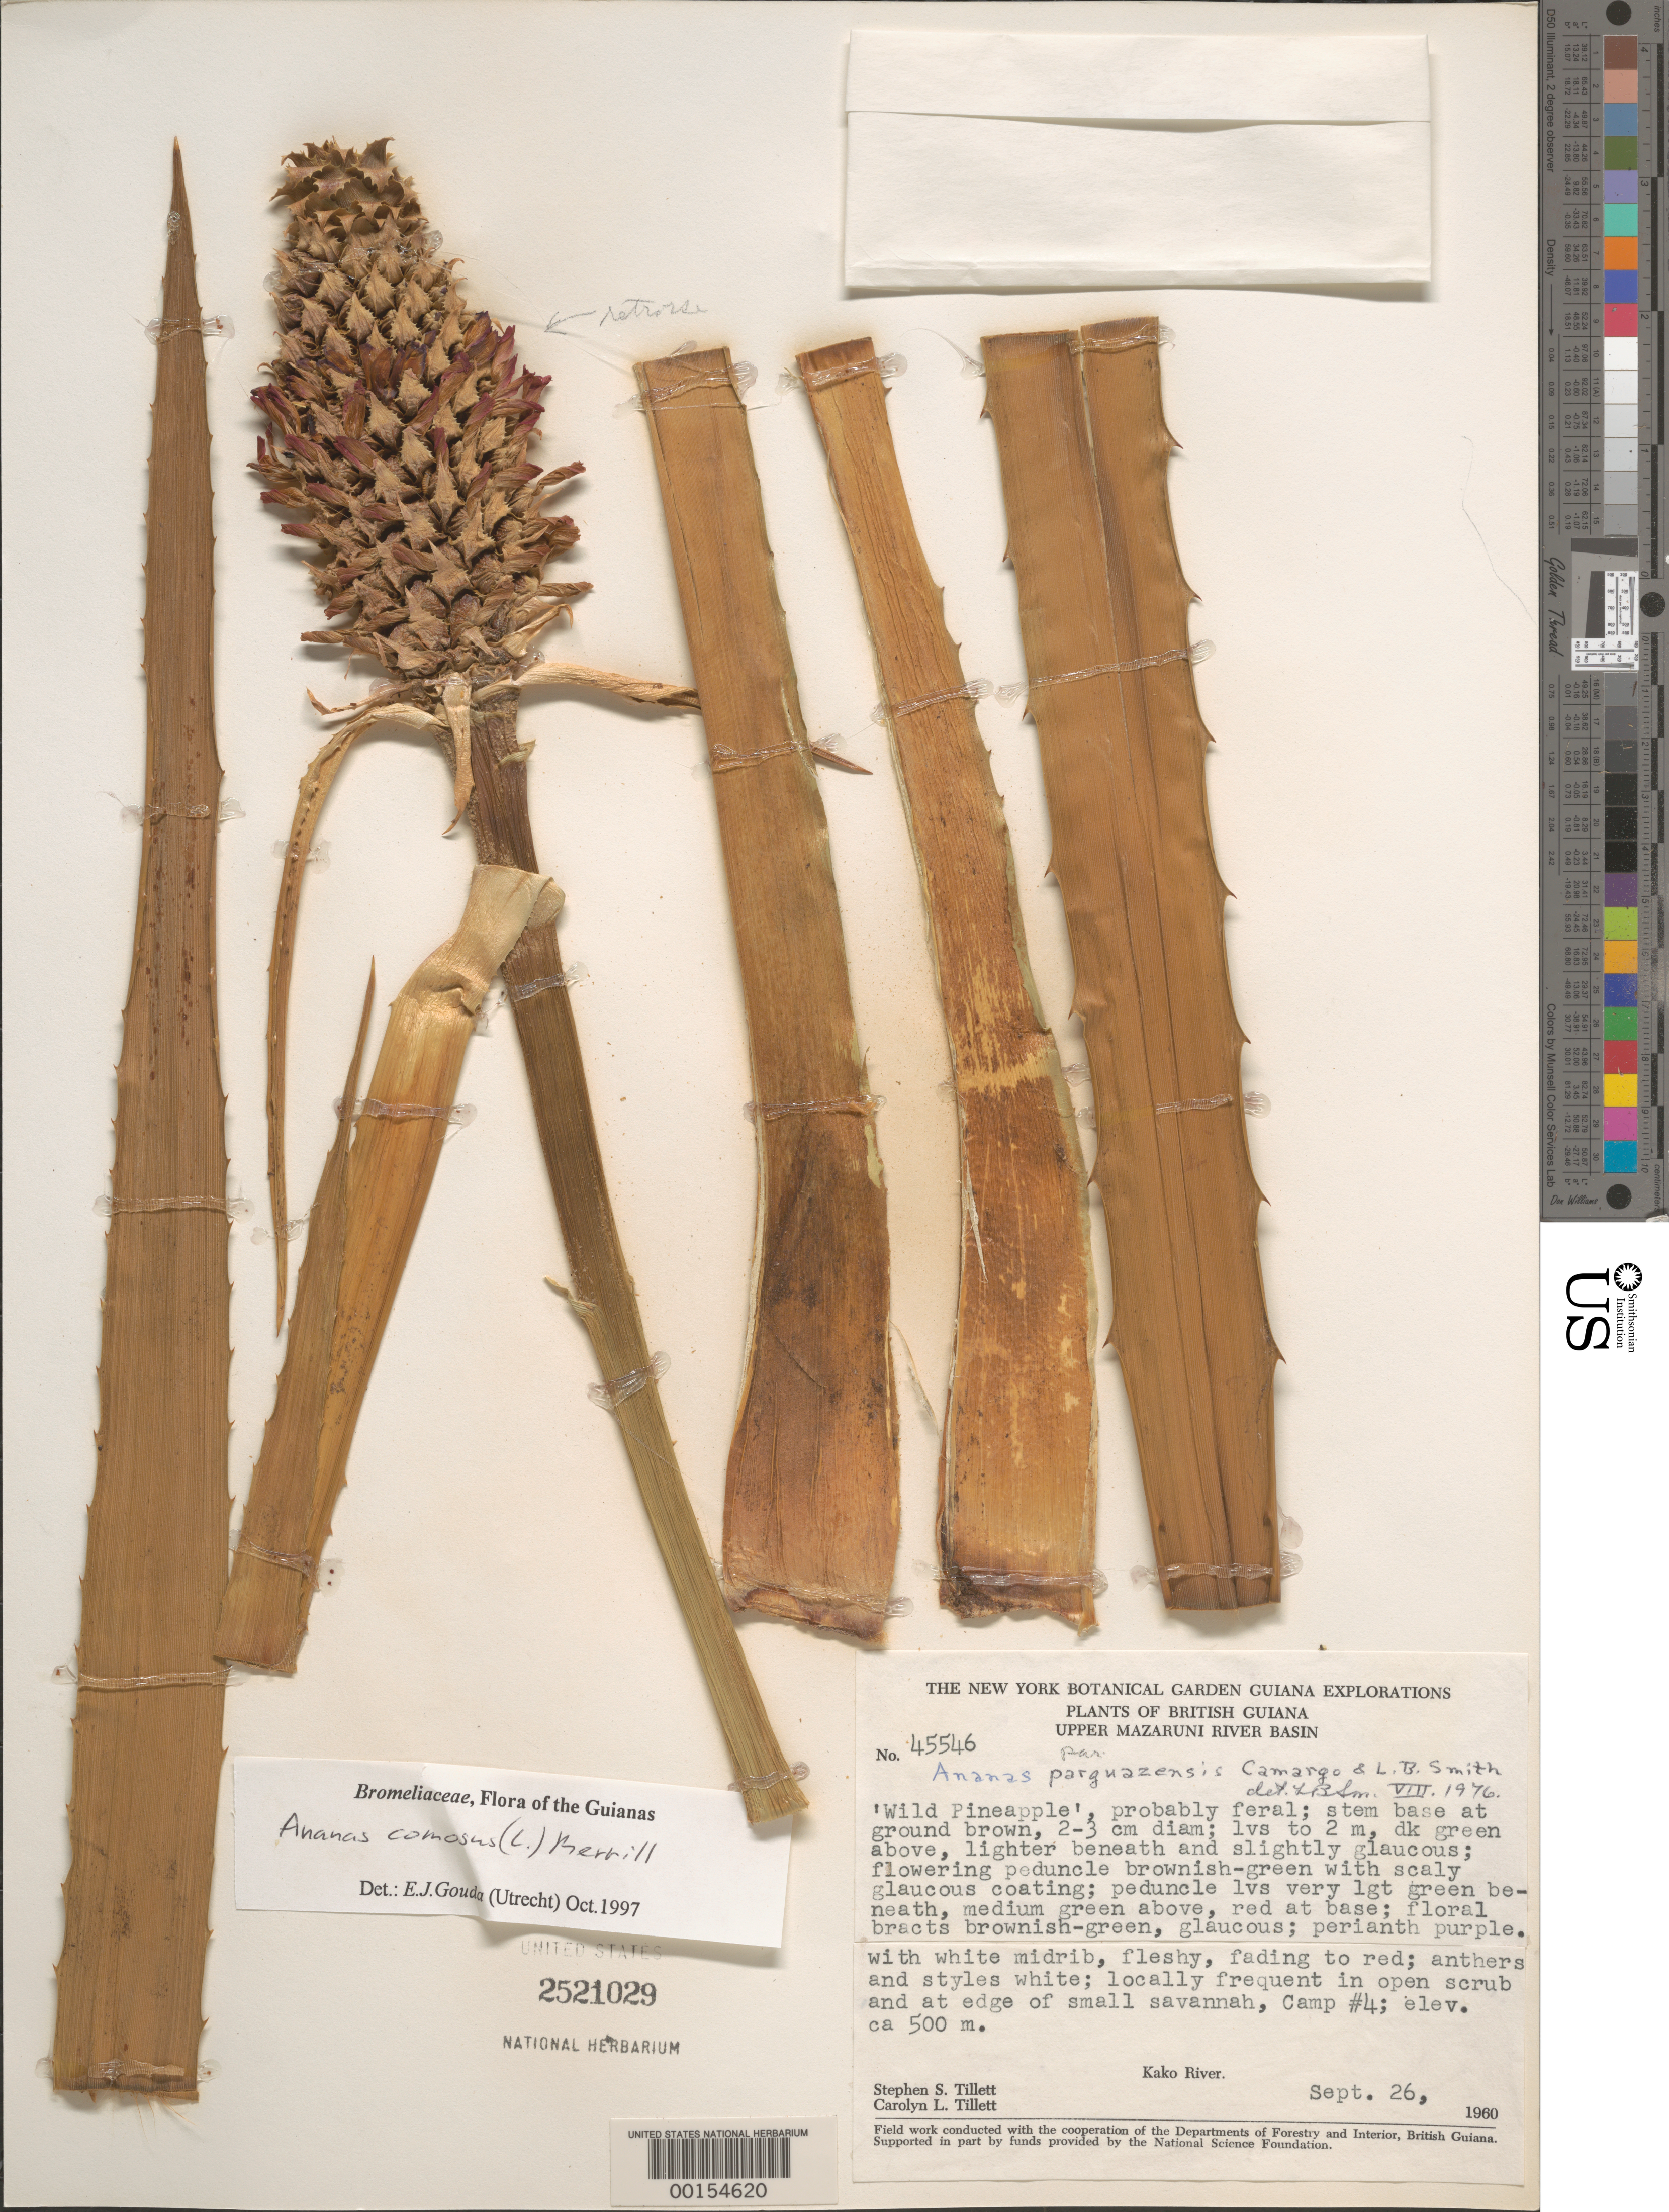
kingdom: Plantae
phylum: Tracheophyta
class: Liliopsida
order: Poales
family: Bromeliaceae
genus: Ananas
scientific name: Ananas comosus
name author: (L.) Merr.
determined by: Gouda, E. J.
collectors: S. S. Tillett, C. L. Tillett & R. Boyan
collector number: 45546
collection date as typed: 26-Sep-60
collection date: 1960-09-26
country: Guyana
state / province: Cuyuni-Mazaruni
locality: Kako R., upper Mazaruni Basin, Camp 4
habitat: Open scrub, edge of savanna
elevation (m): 500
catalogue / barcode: US 2521029